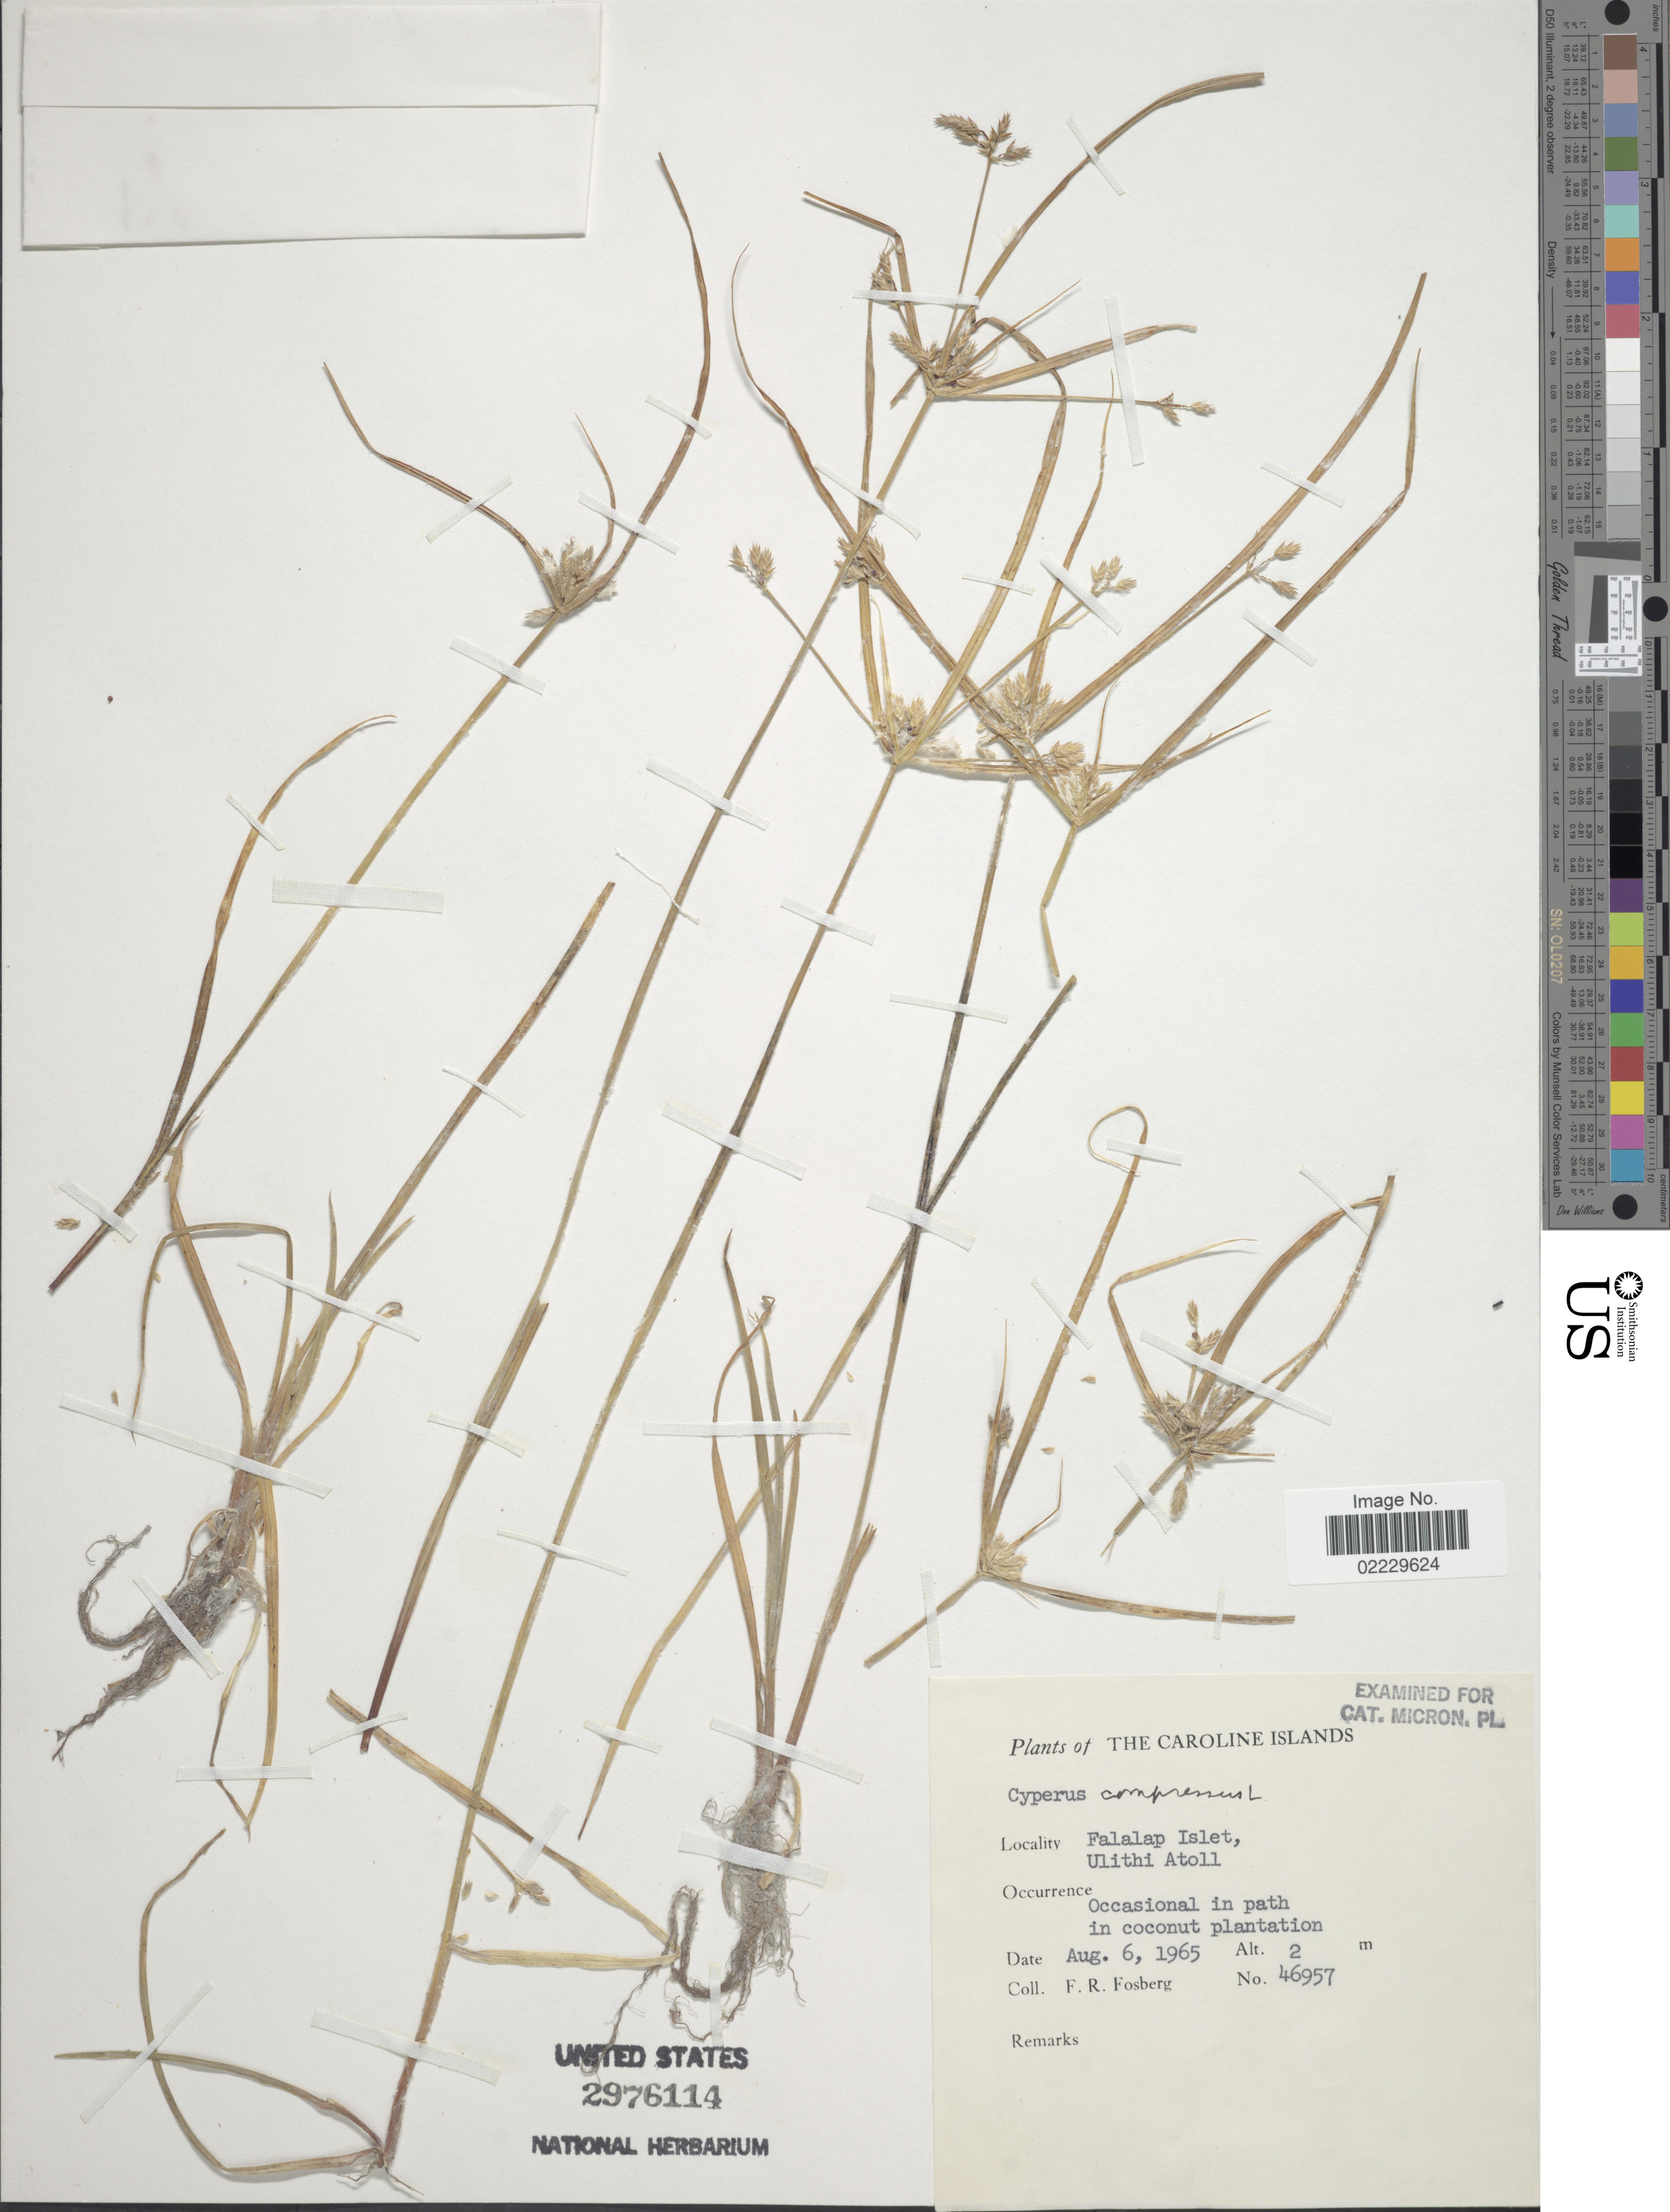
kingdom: Plantae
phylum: Tracheophyta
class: Liliopsida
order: Poales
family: Cyperaceae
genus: Cyperus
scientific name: Cyperus compressus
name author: L.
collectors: F. R. Fosberg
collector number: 46957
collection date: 1965-08-06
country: Micronesia, Federated States of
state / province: Yap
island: Ulithi Atoll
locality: The Caroline Islands, Falalap Islet, Ulithi Atoll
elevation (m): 2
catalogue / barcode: US 2976114